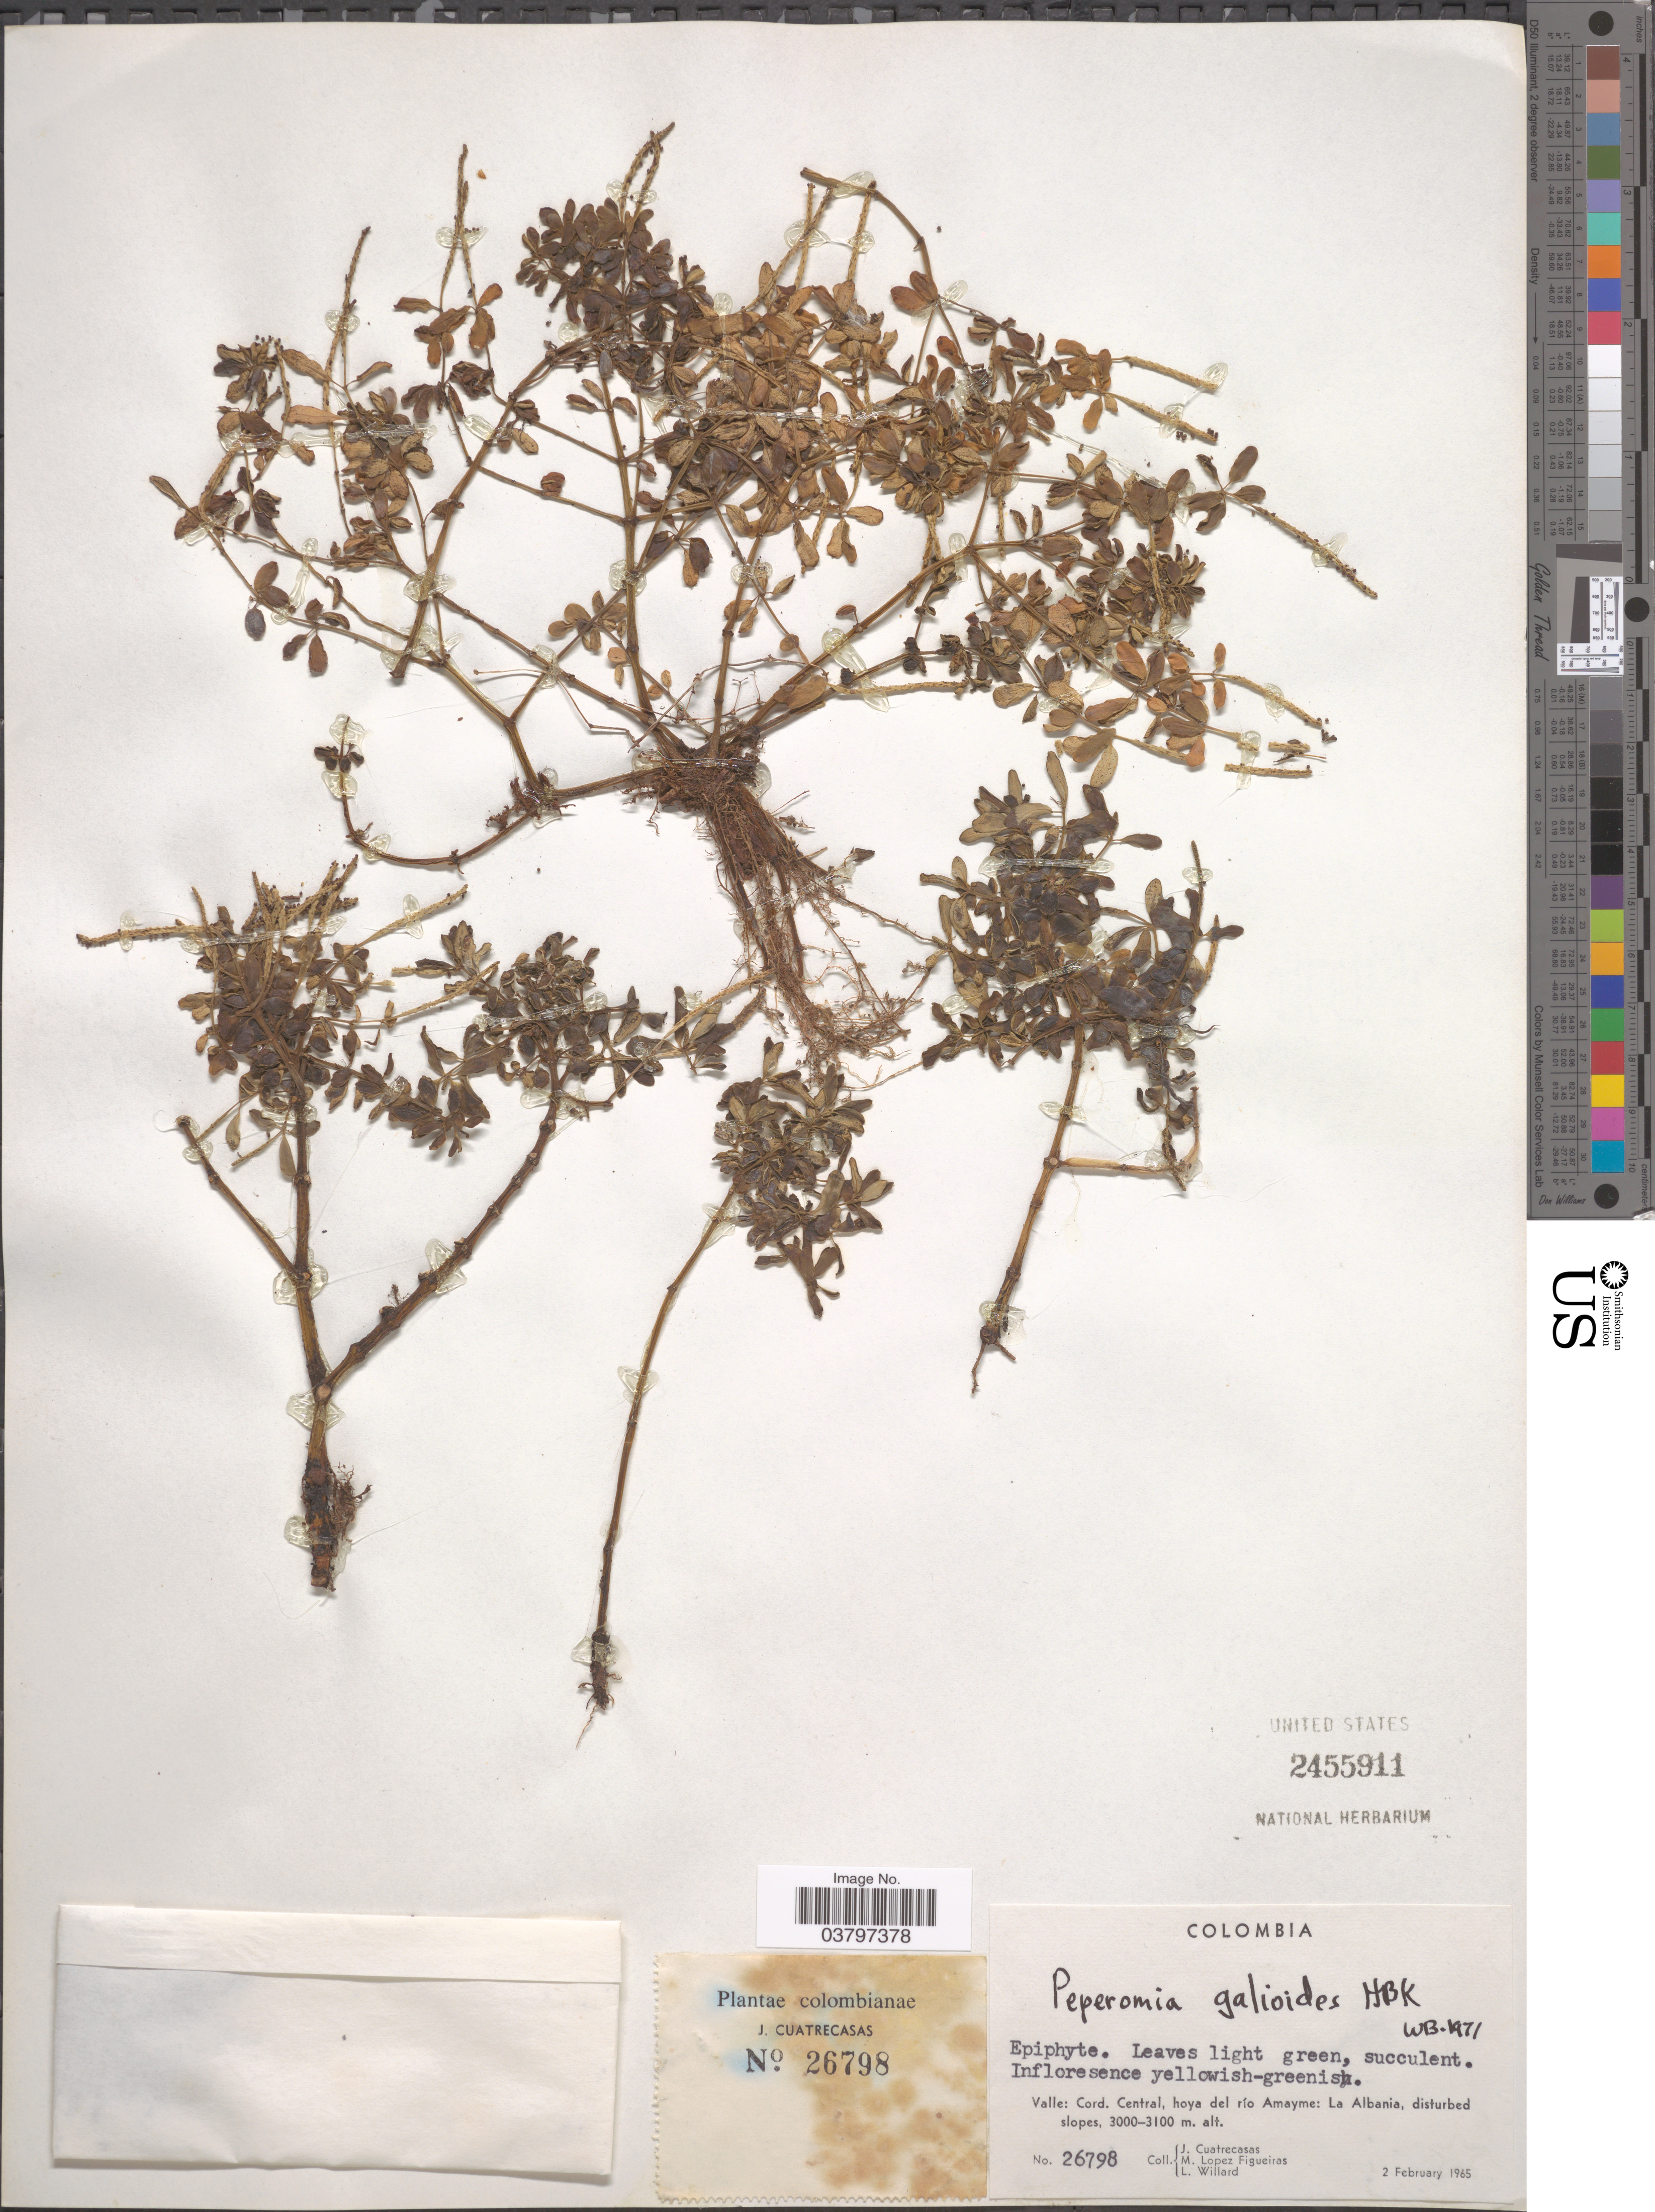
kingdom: Plantae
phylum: Tracheophyta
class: Magnoliopsida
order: Piperales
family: Piperaceae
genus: Peperomia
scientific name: Peperomia galioides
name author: Kunth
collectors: J. Cuatrecasas, M. López Figueiras & L. Willard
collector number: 26798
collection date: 1965-02-02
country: Colombia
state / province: Valle del Cauca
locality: Valle: Cord. Central, hoya del río Amayme: La Albania.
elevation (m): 3000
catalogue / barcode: US 2455911